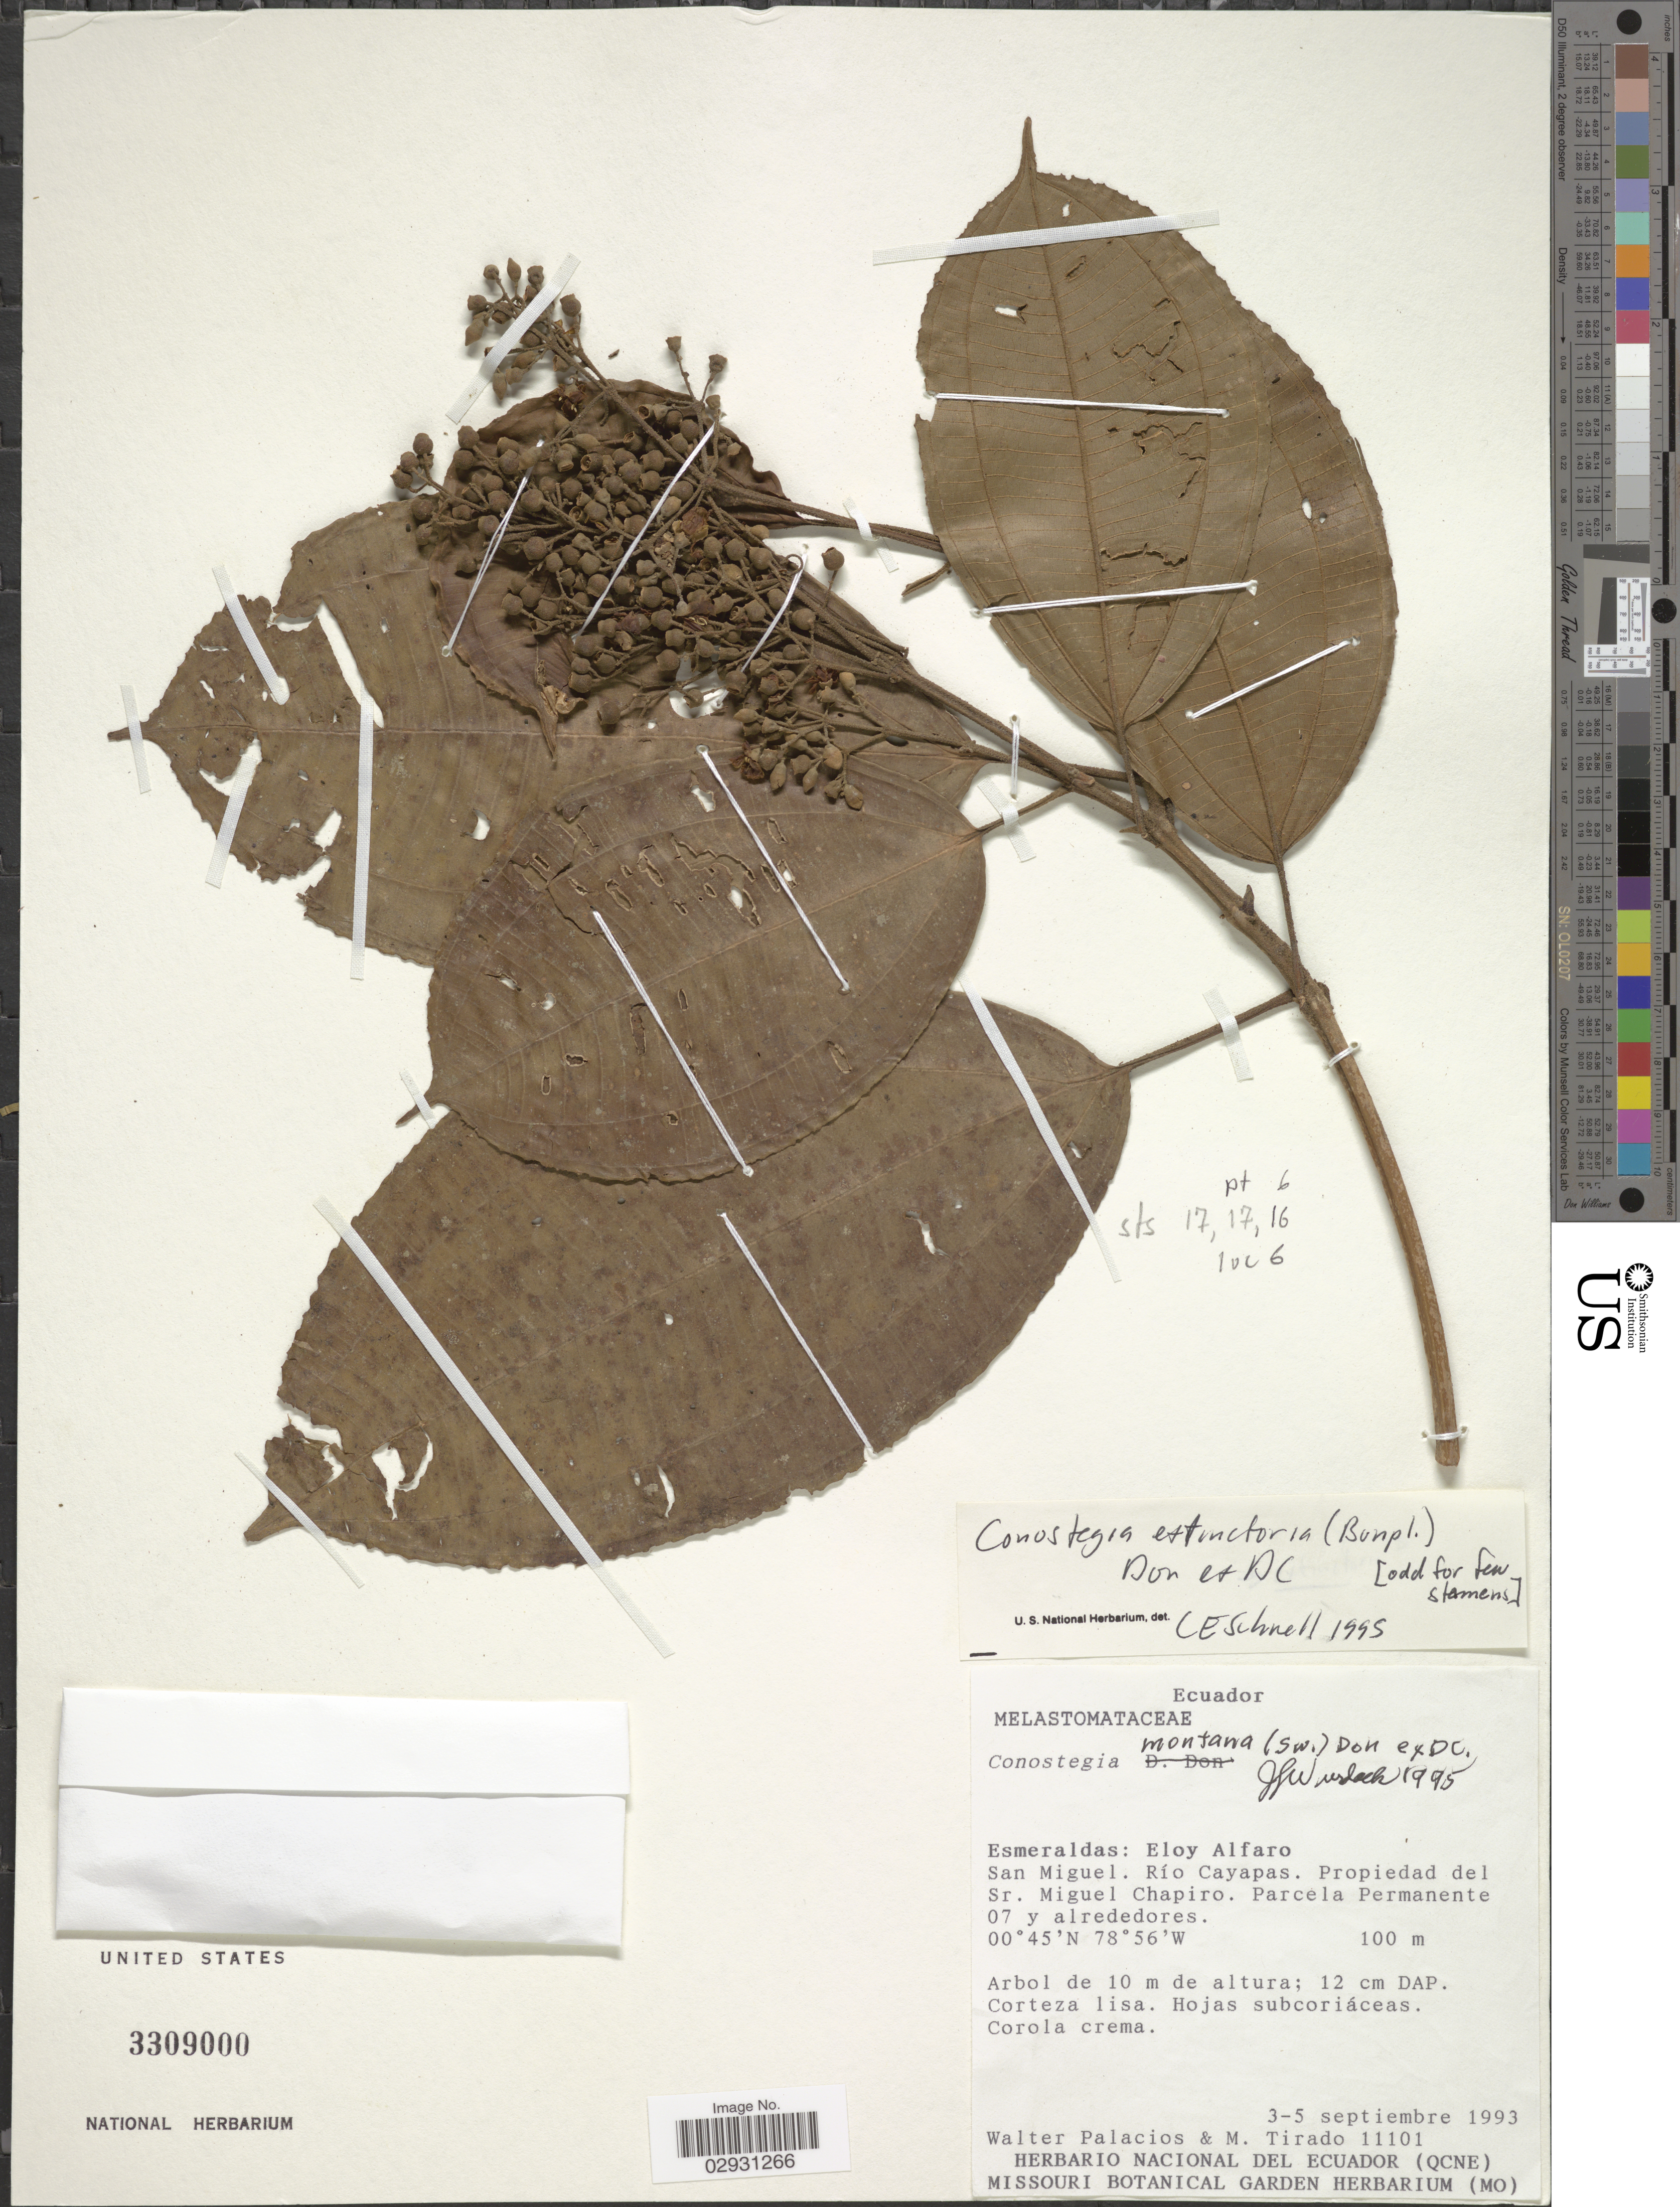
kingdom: Plantae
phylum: Tracheophyta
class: Magnoliopsida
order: Myrtales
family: Melastomataceae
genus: Conostegia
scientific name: Conostegia extinctoria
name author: (Bonpl.) D. Don ex DC.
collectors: W. Palacios & M. Tirado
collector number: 11101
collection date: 1993-09-03/1993-09-05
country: Ecuador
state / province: Esmeraldas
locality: Eloy Alfaro. San Miguel. Río Cayapas. Propiedad del Sr. Miguel Chapiro. Parcela Permanente 07 y alrededores.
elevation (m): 100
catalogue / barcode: US 3309000